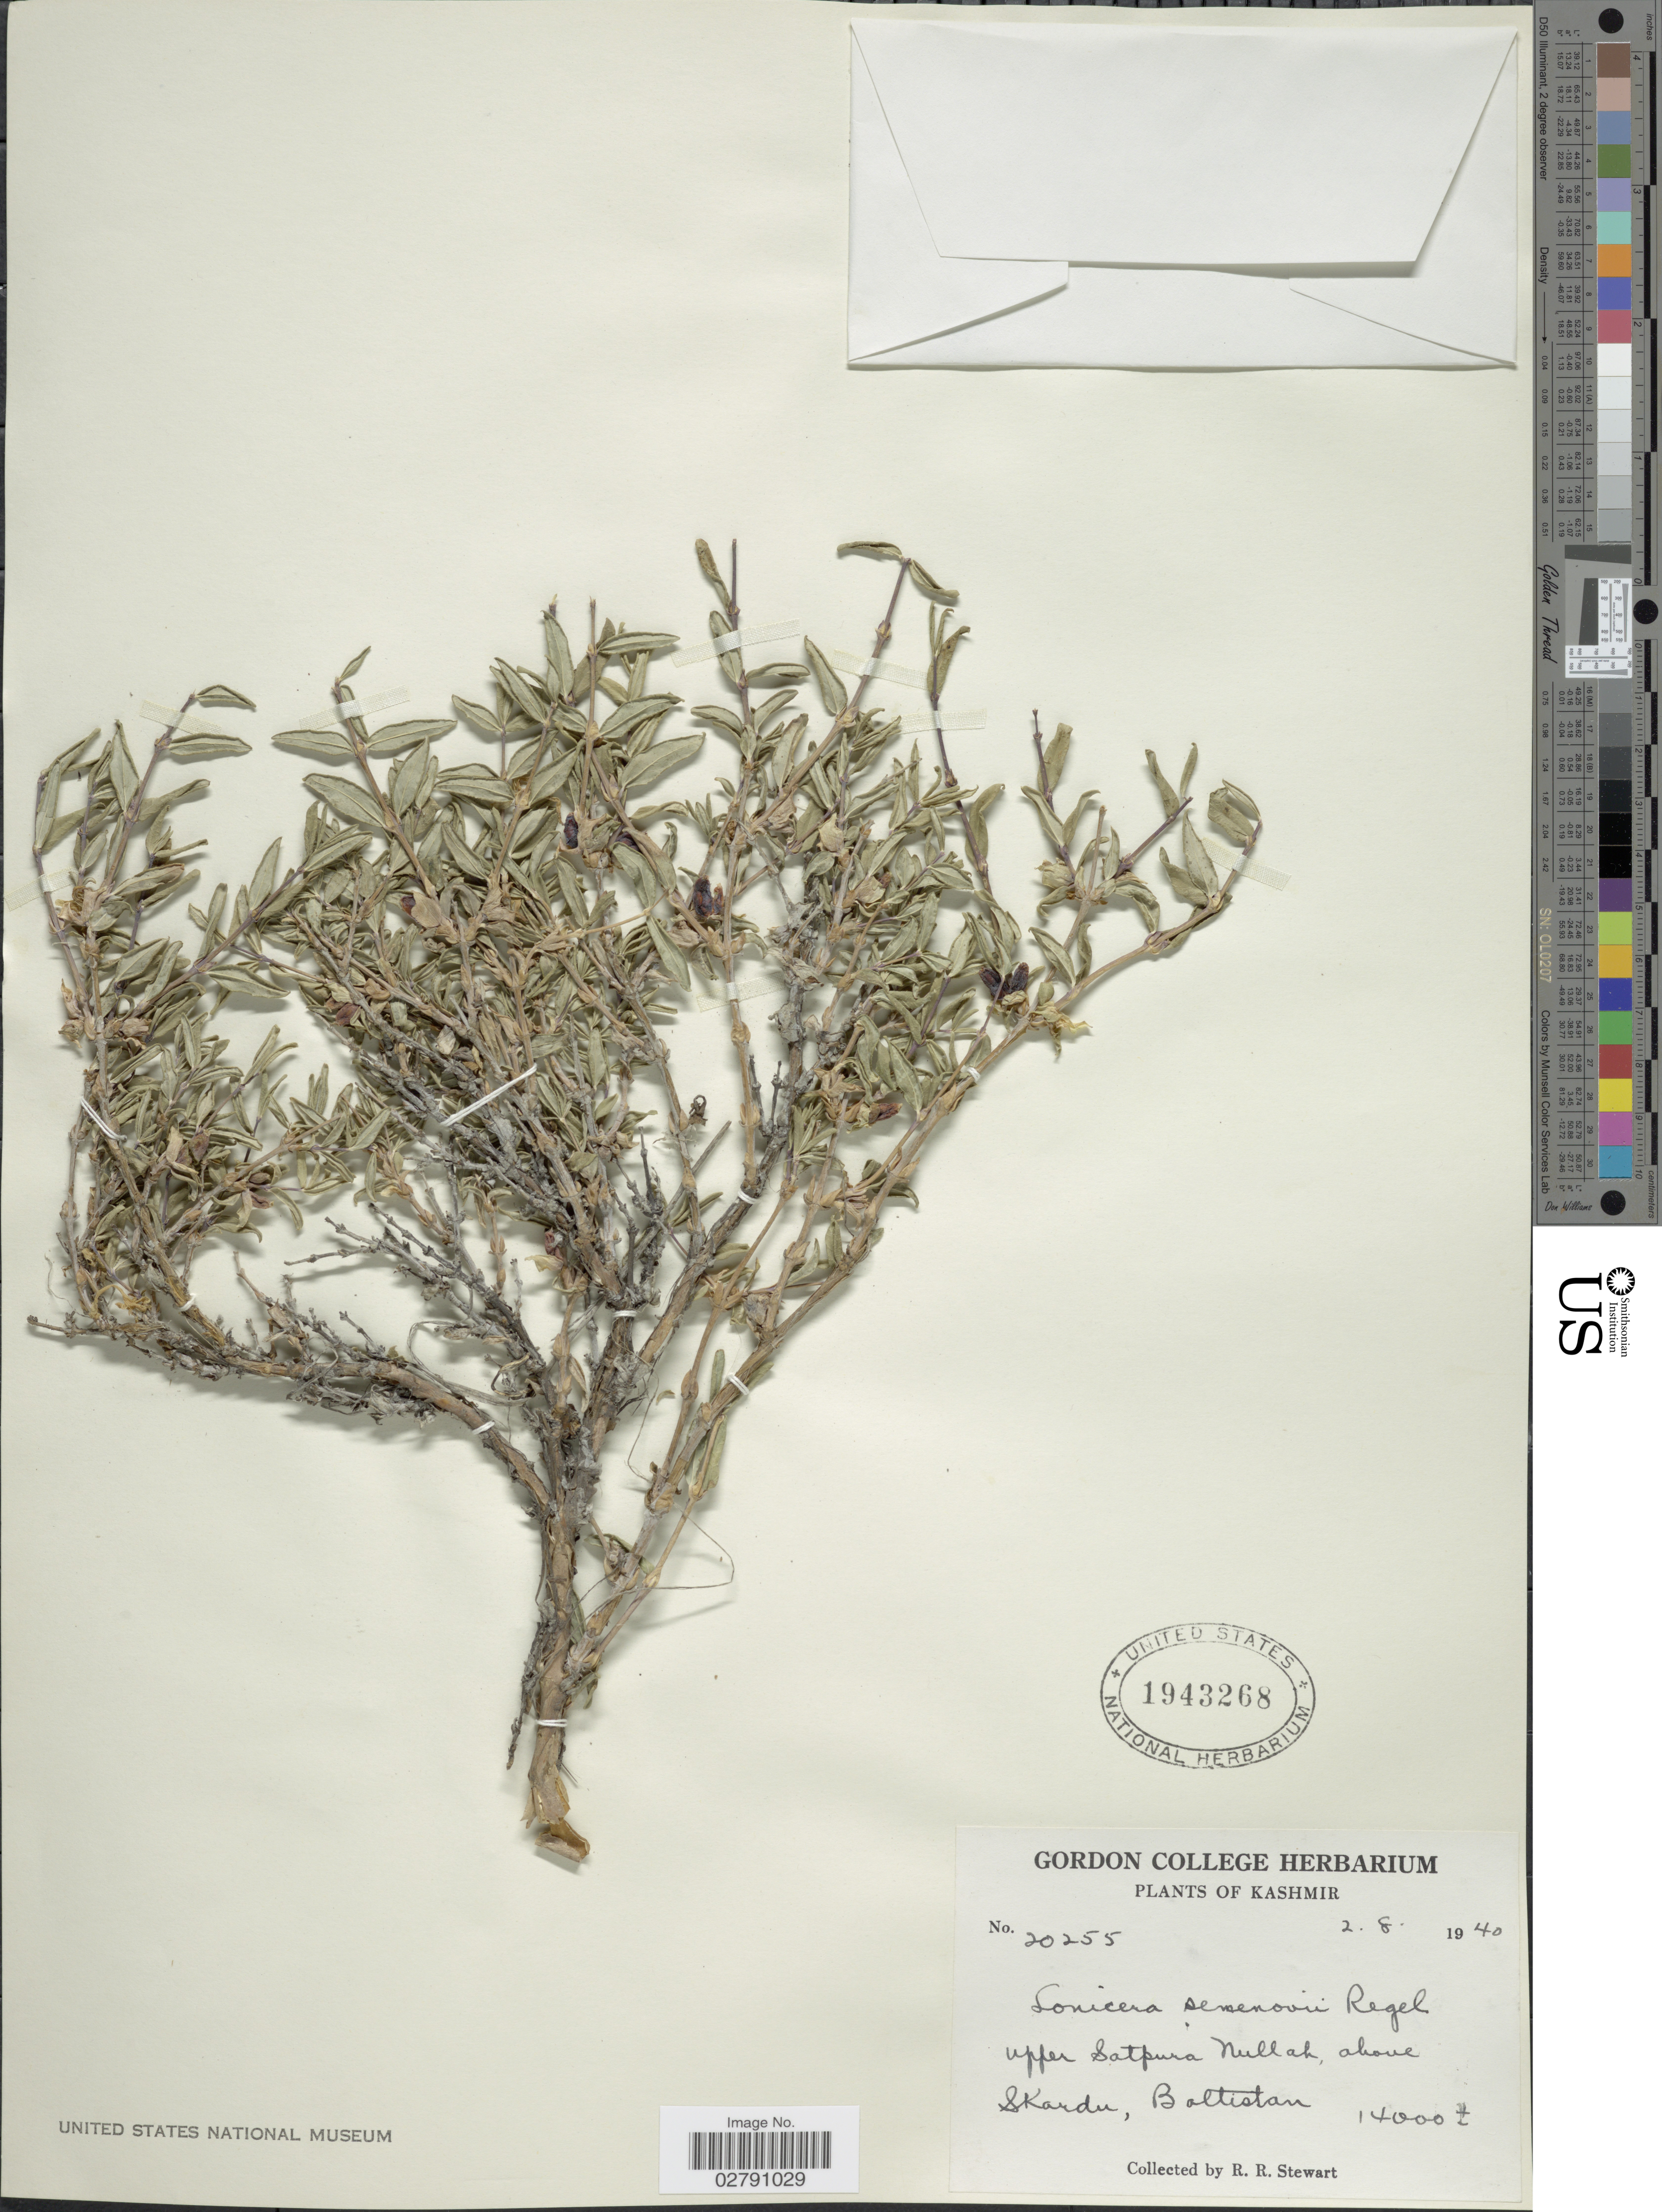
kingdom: Plantae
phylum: Tracheophyta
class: Magnoliopsida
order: Dipsacales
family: Caprifoliaceae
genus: Lonicera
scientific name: Lonicera semenovii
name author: Regel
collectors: R. R. Stewart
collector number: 20255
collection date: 1940-08-02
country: Pakistan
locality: Kashmir. Upper Satpura Nullah, above Skardu, Baltistan.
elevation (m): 4267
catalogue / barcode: US 1943268